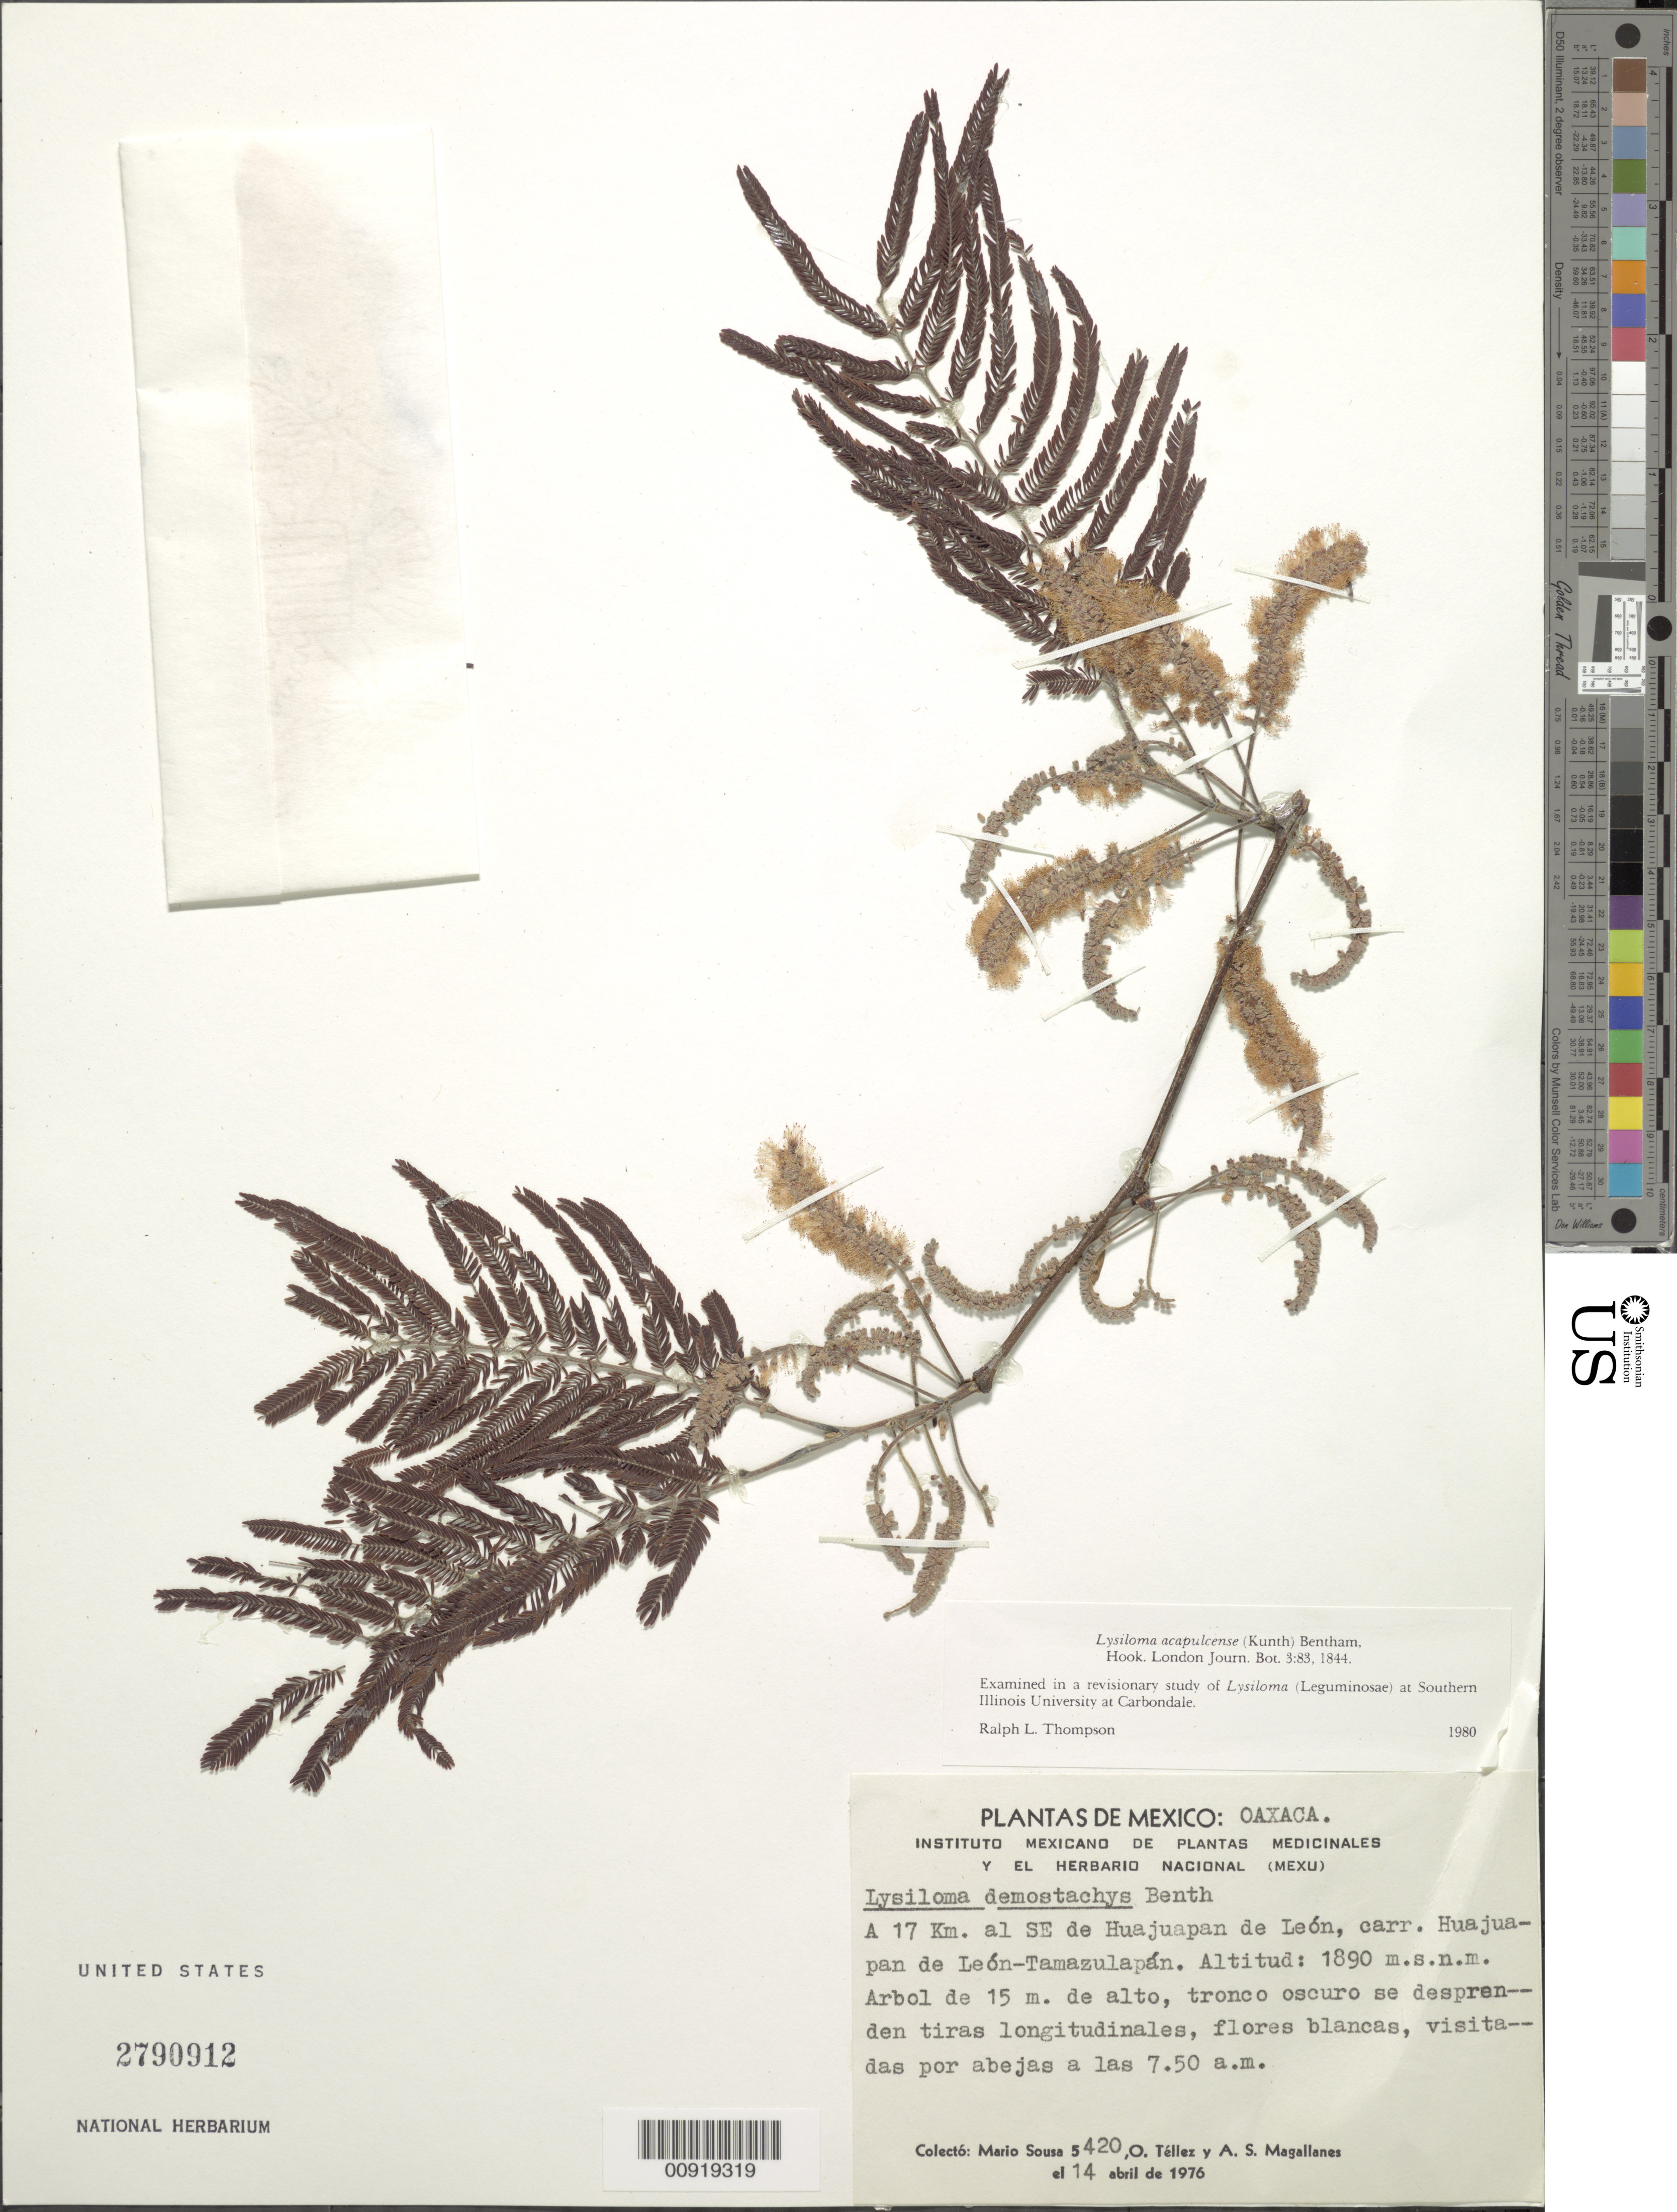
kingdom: Plantae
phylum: Tracheophyta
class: Magnoliopsida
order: Fabales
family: Fabaceae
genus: Lysiloma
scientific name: Lysiloma acapulcense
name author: (Kunth) Benth.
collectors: M. Sousa S., O. Téllez V. & A. Magallanes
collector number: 5420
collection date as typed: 14 Apr 1976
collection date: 1976-04-14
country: Mexico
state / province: Oaxaca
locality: A 17 km. al SE de Huajuapan de León, carretera Huajuapan de León - Tamazulapán.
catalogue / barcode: US 2790912